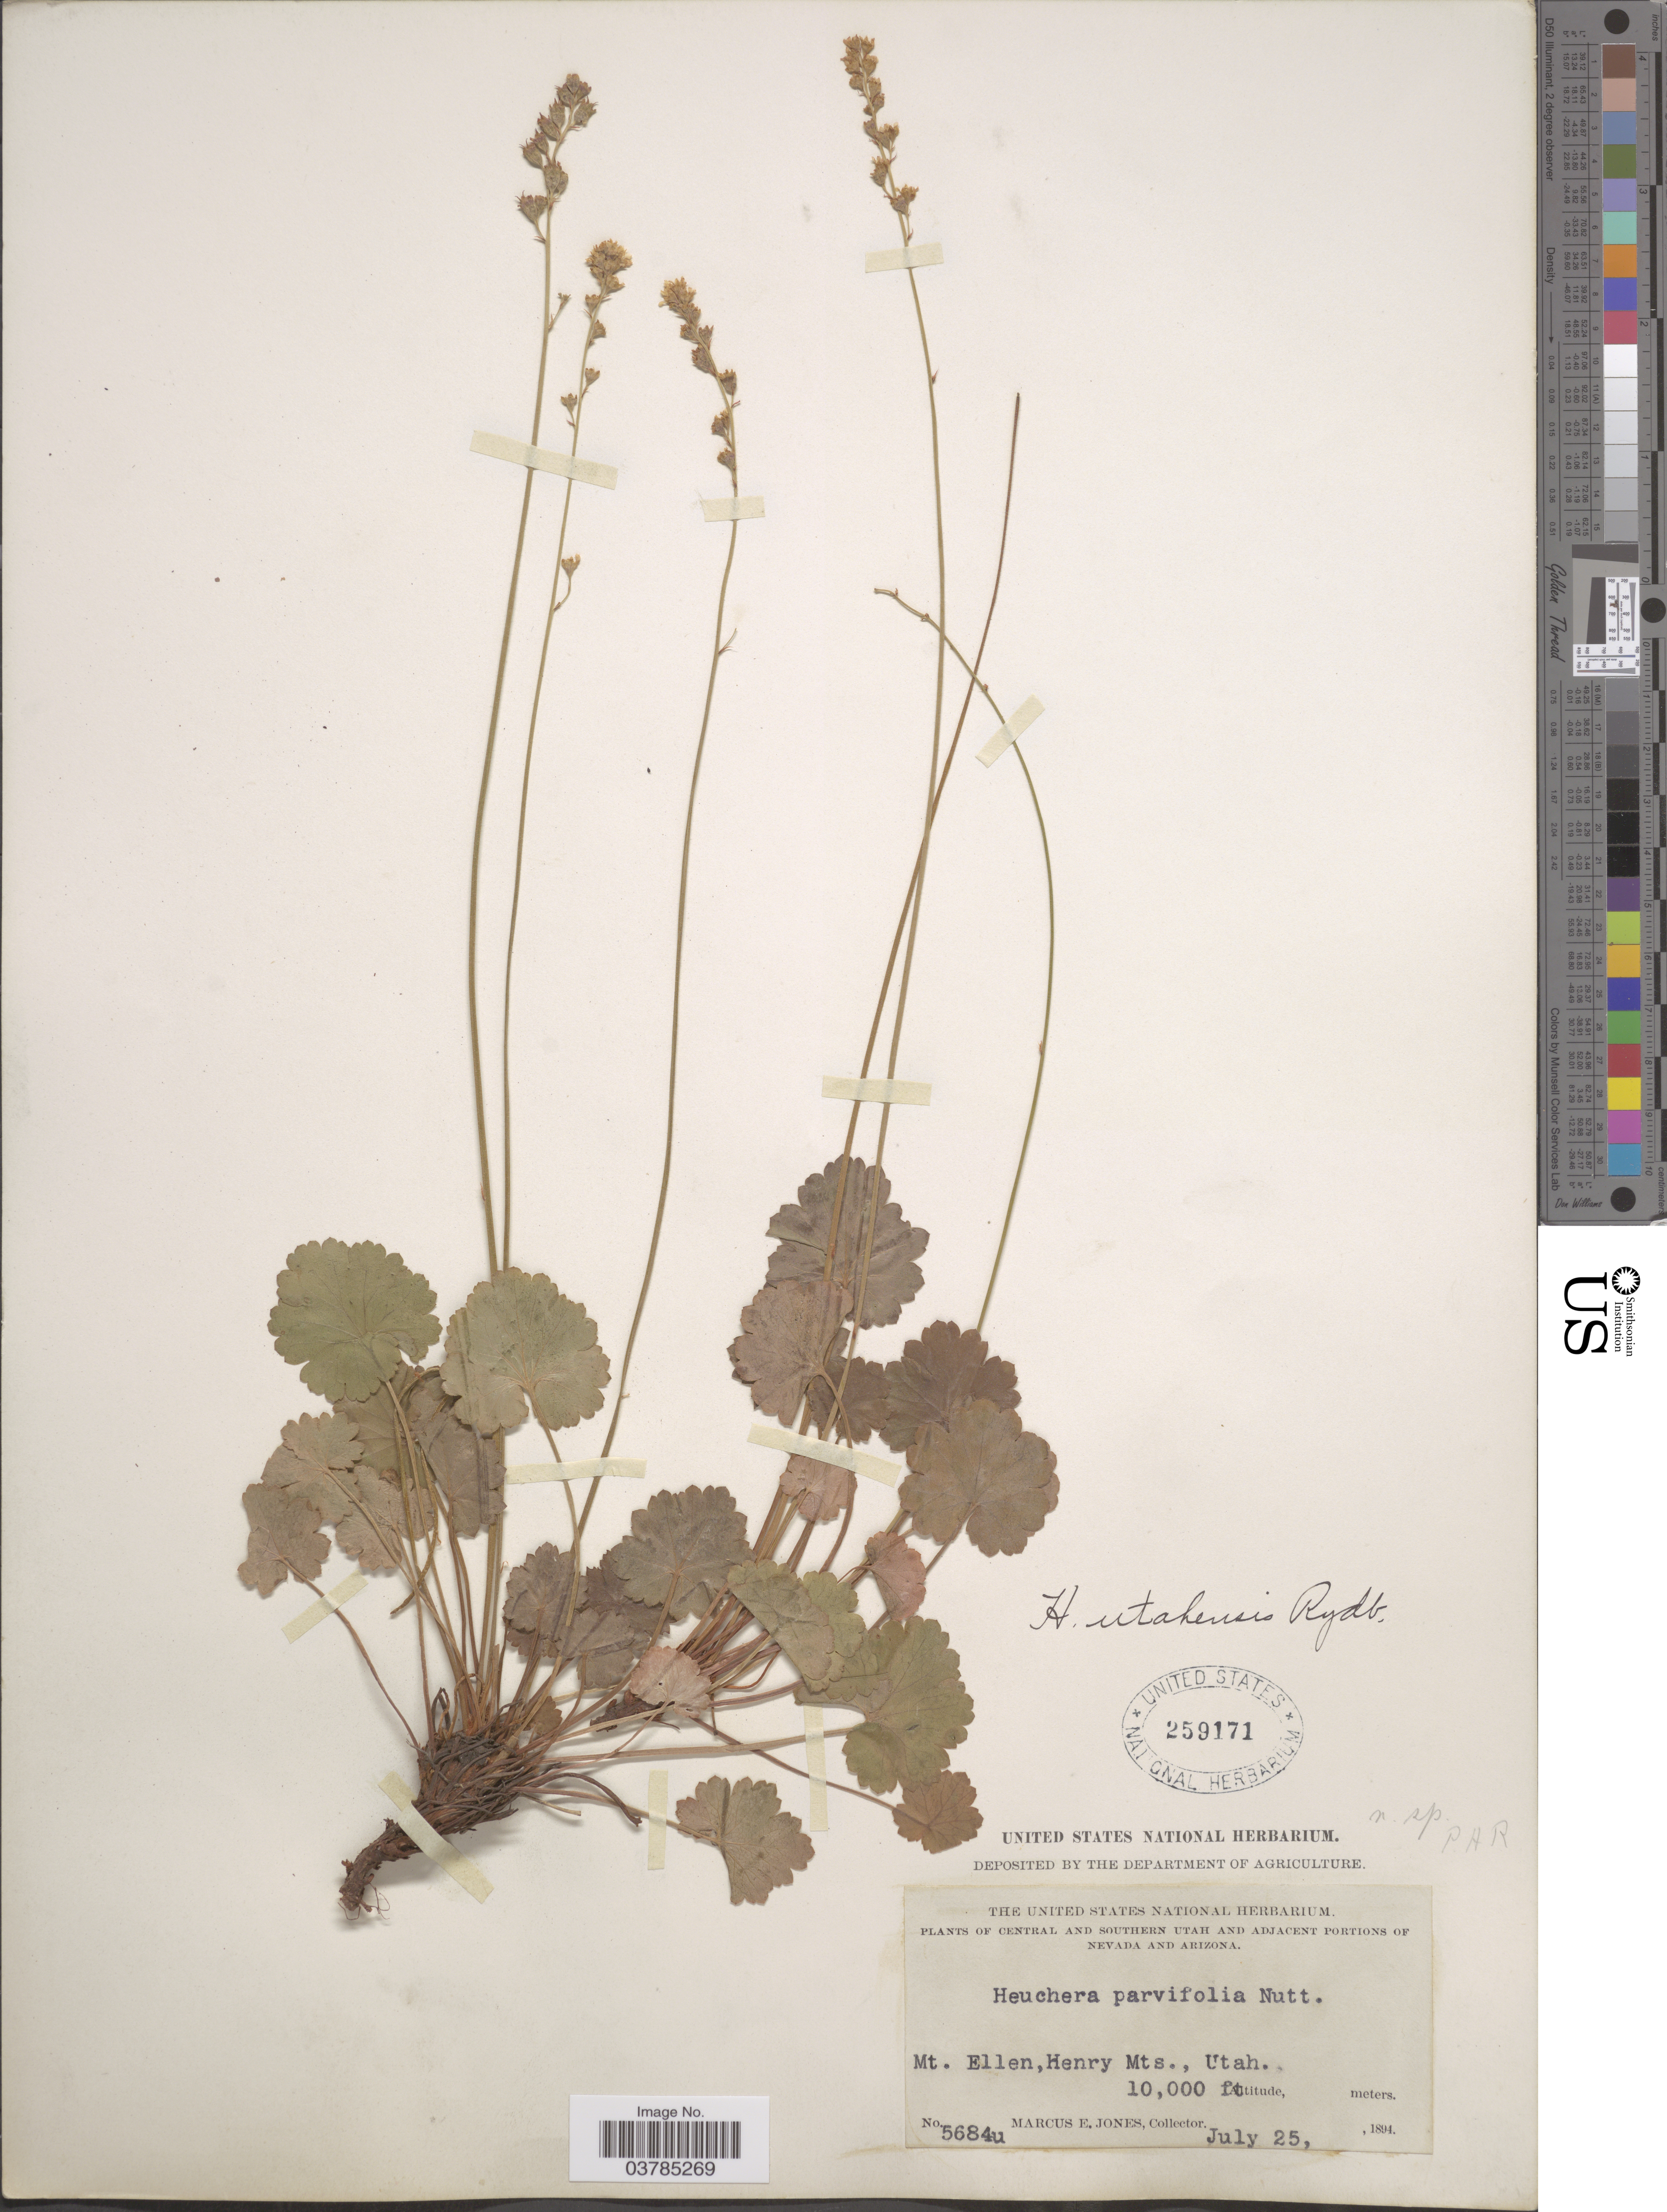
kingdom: Plantae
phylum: Tracheophyta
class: Magnoliopsida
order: Saxifragales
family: Saxifragaceae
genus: Heuchera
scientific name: Heuchera utahensis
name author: Rydb.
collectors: M. E. Jones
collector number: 5684u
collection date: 1894-07-25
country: United States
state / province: Utah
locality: Central and Southern Utah. Mt. Ellen, Henry Mts.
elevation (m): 3048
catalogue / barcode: US 259171